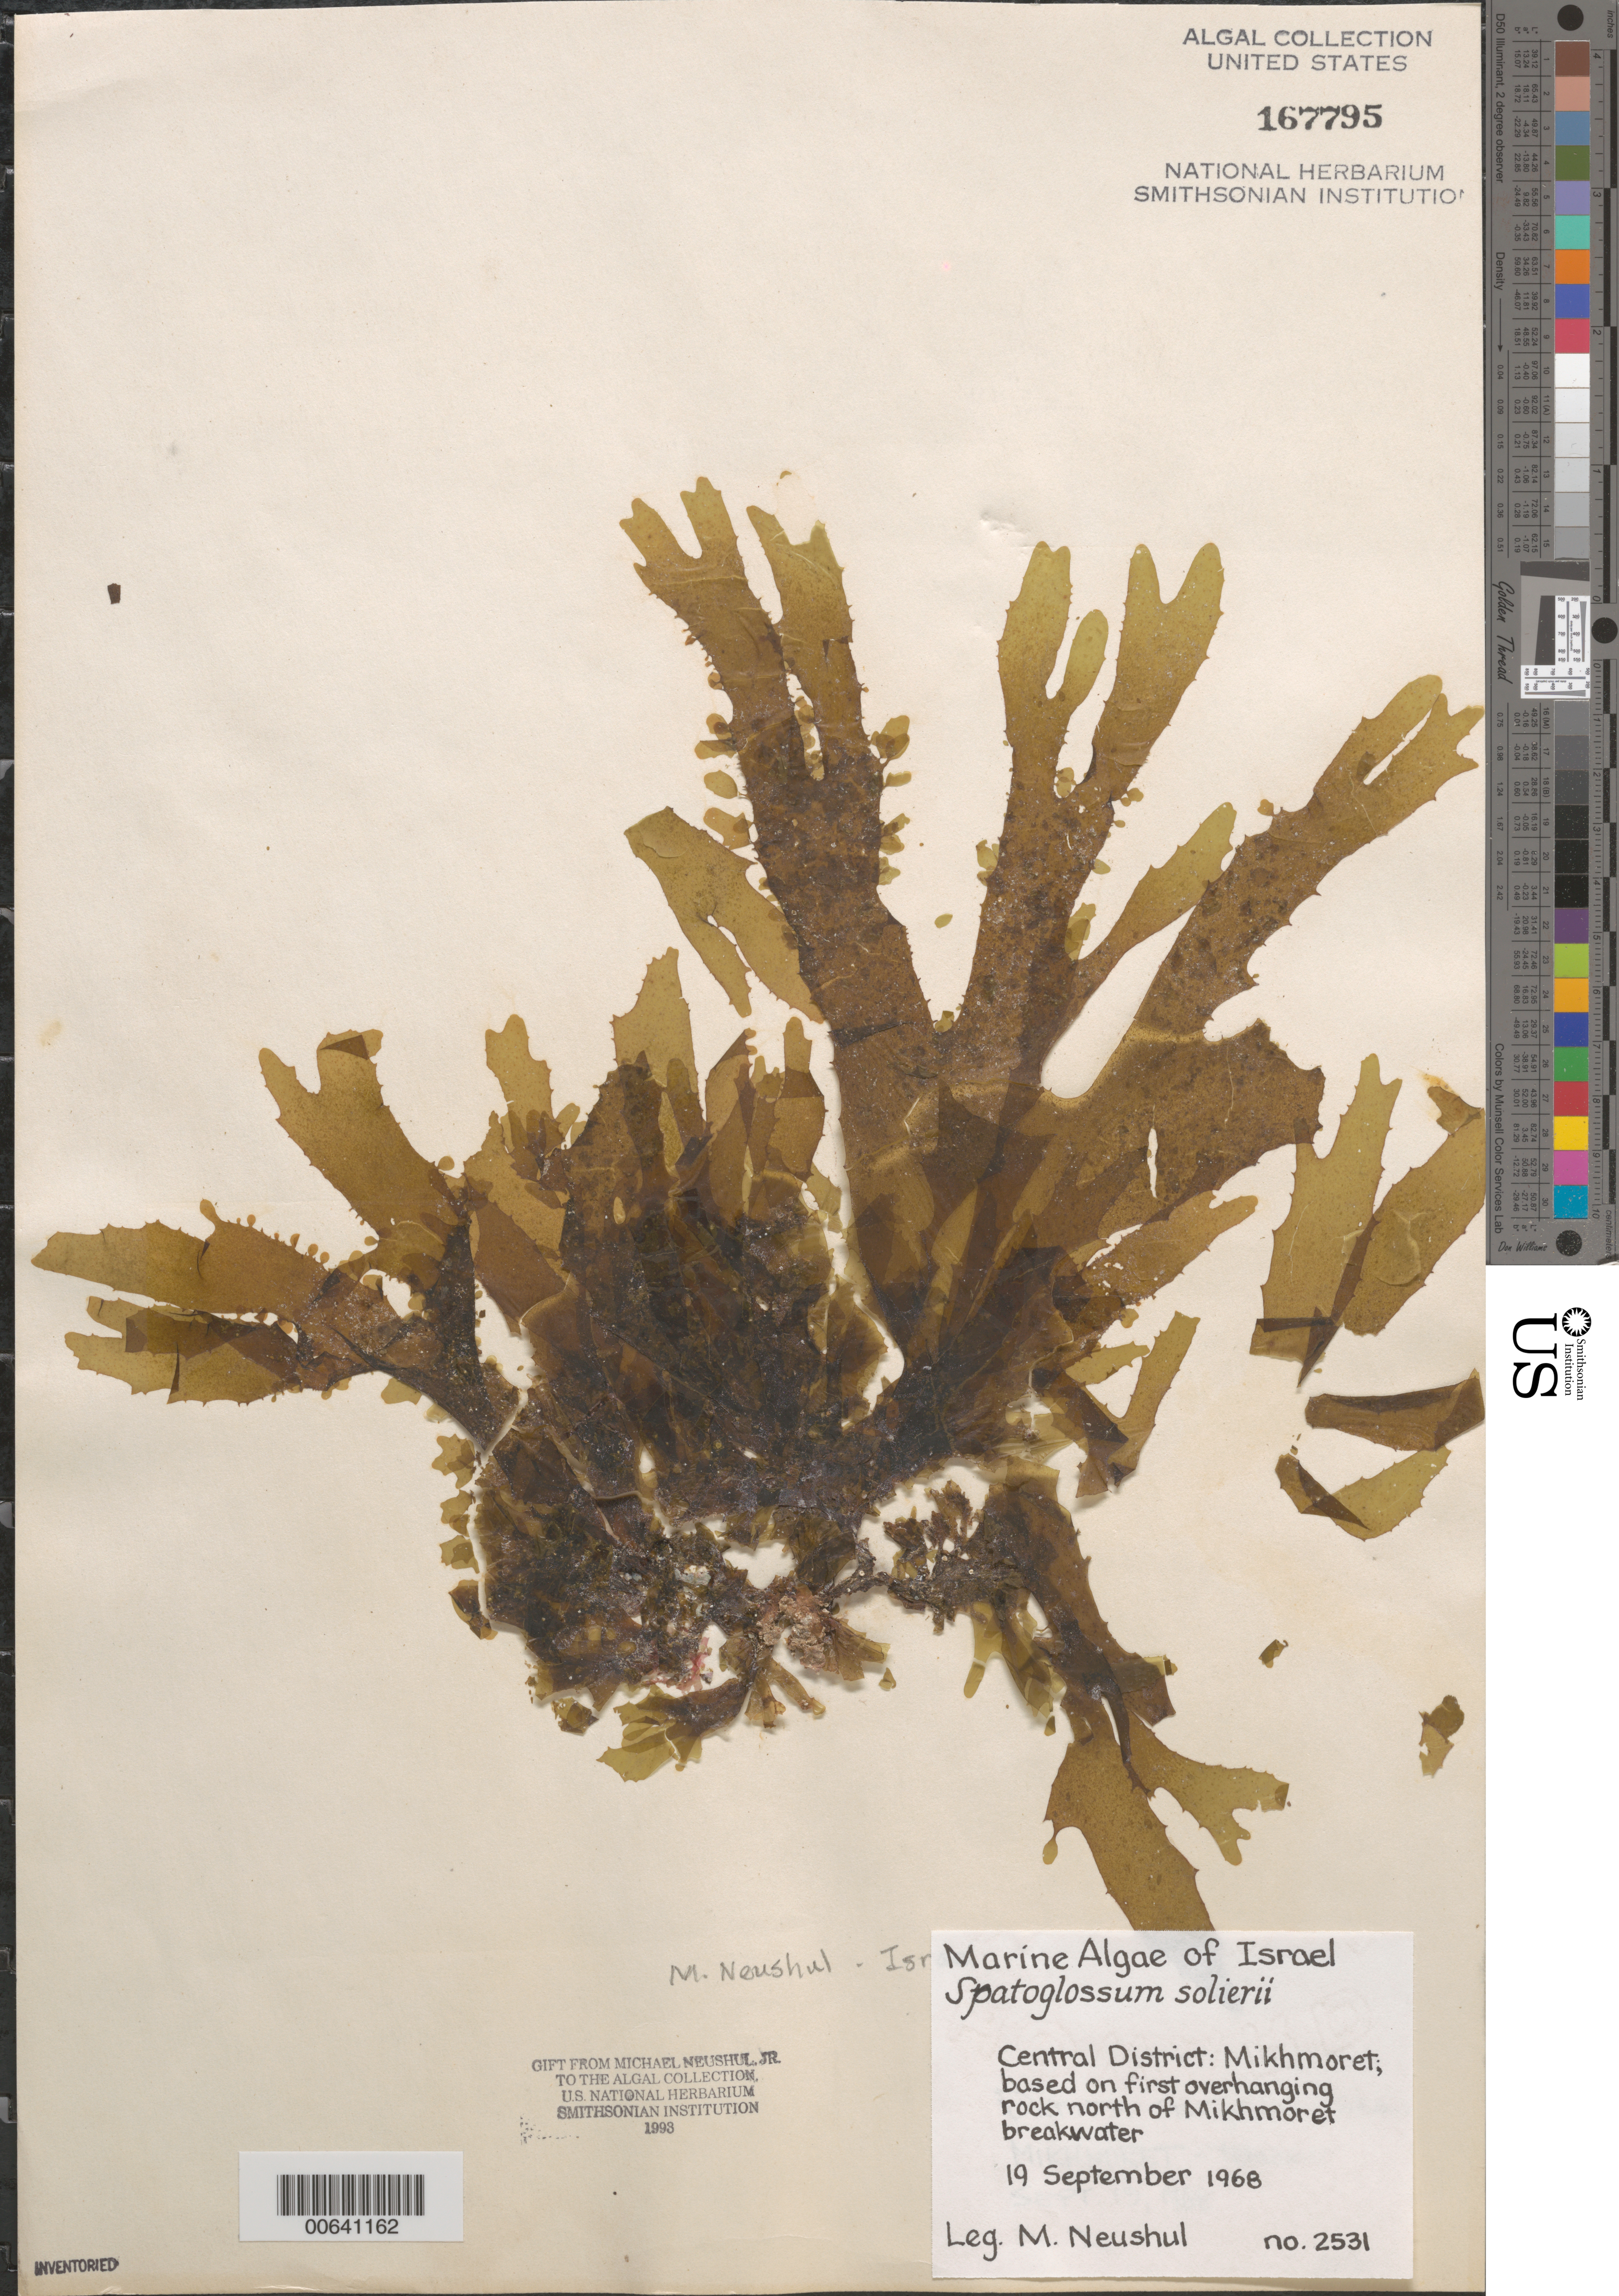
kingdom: Chromista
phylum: Ochrophyta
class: Phaeophyceae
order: Dictyotales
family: Dictyotaceae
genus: Spatoglossum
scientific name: Spatoglossum solierii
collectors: M. Neushul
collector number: Neushul 2531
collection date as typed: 19 Sep 1968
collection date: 1968-09-19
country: Israel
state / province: Central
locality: Mikhmoret, north of Mikhmoret Breakwater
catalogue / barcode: US 167795